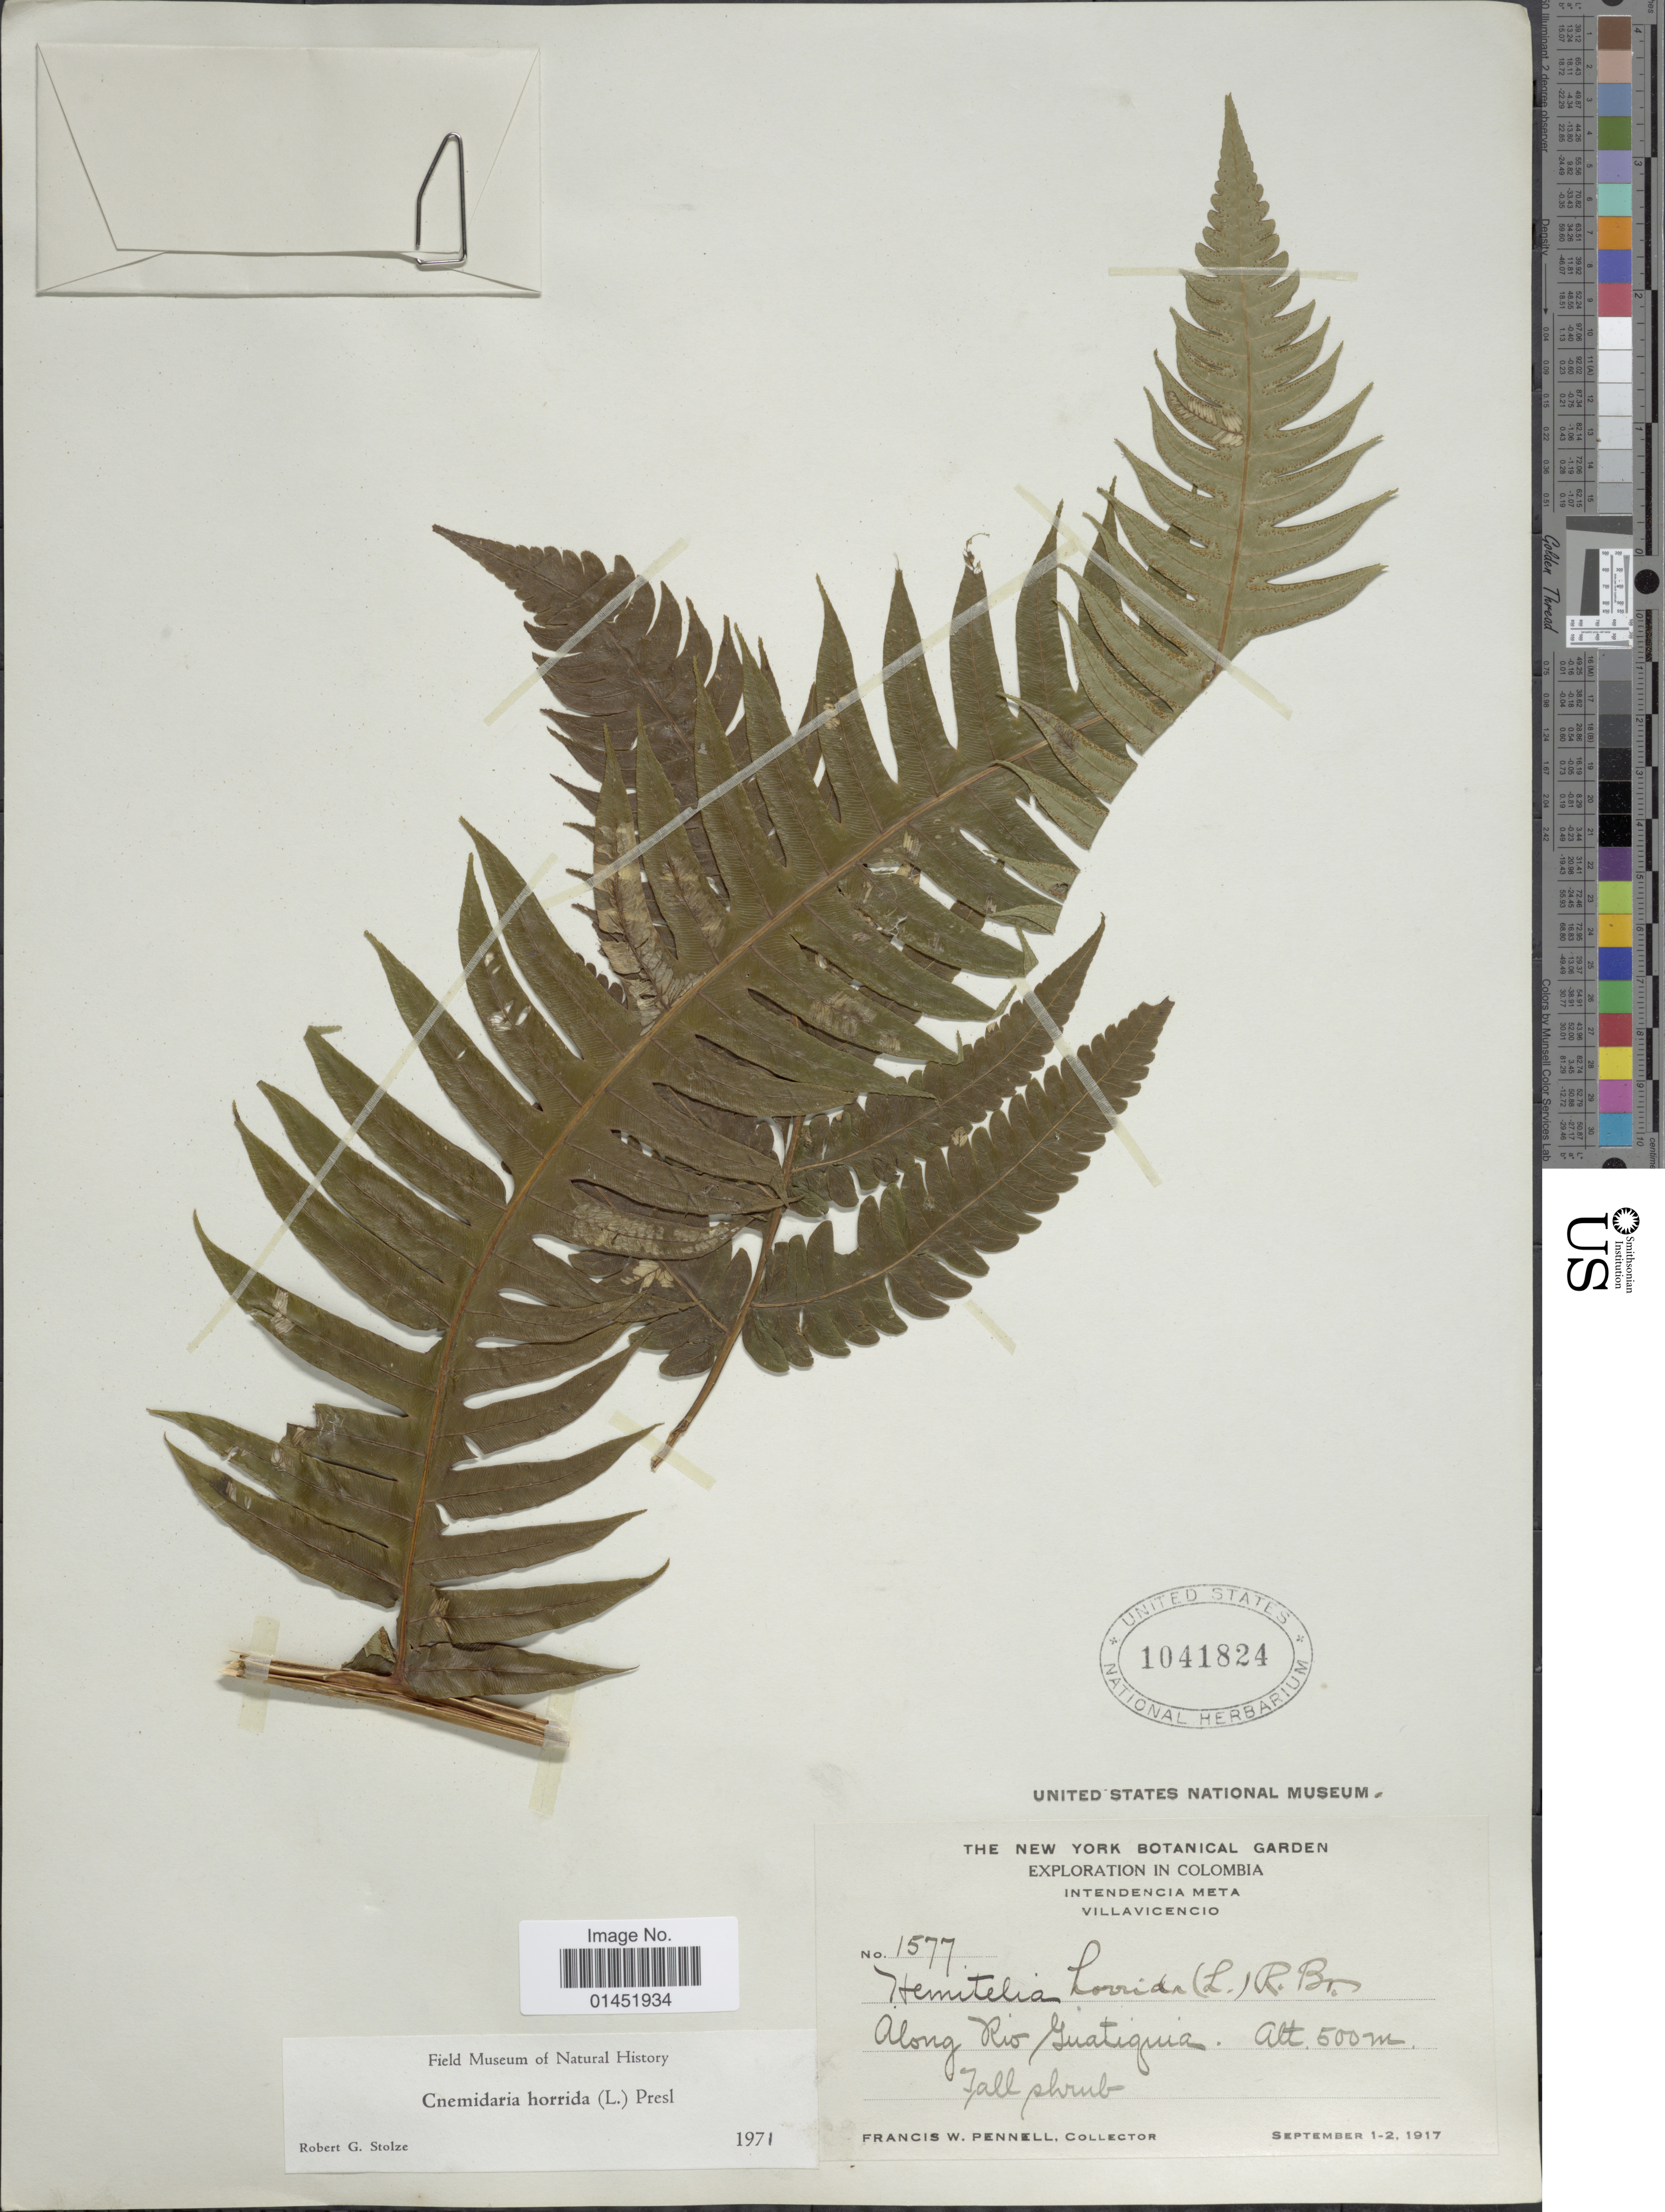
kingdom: Plantae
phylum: Tracheophyta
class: Polypodiopsida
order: Cyatheales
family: Cyatheaceae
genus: Cyathea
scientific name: Cyathea horrida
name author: (L.) Sm.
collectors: F. W. Pennell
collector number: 1577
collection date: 1917-09-01/1917-09-02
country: Colombia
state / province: Meta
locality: Intendencia Meta, Villavicencio, Along Rio Guatiguia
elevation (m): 500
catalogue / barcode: US 1041824